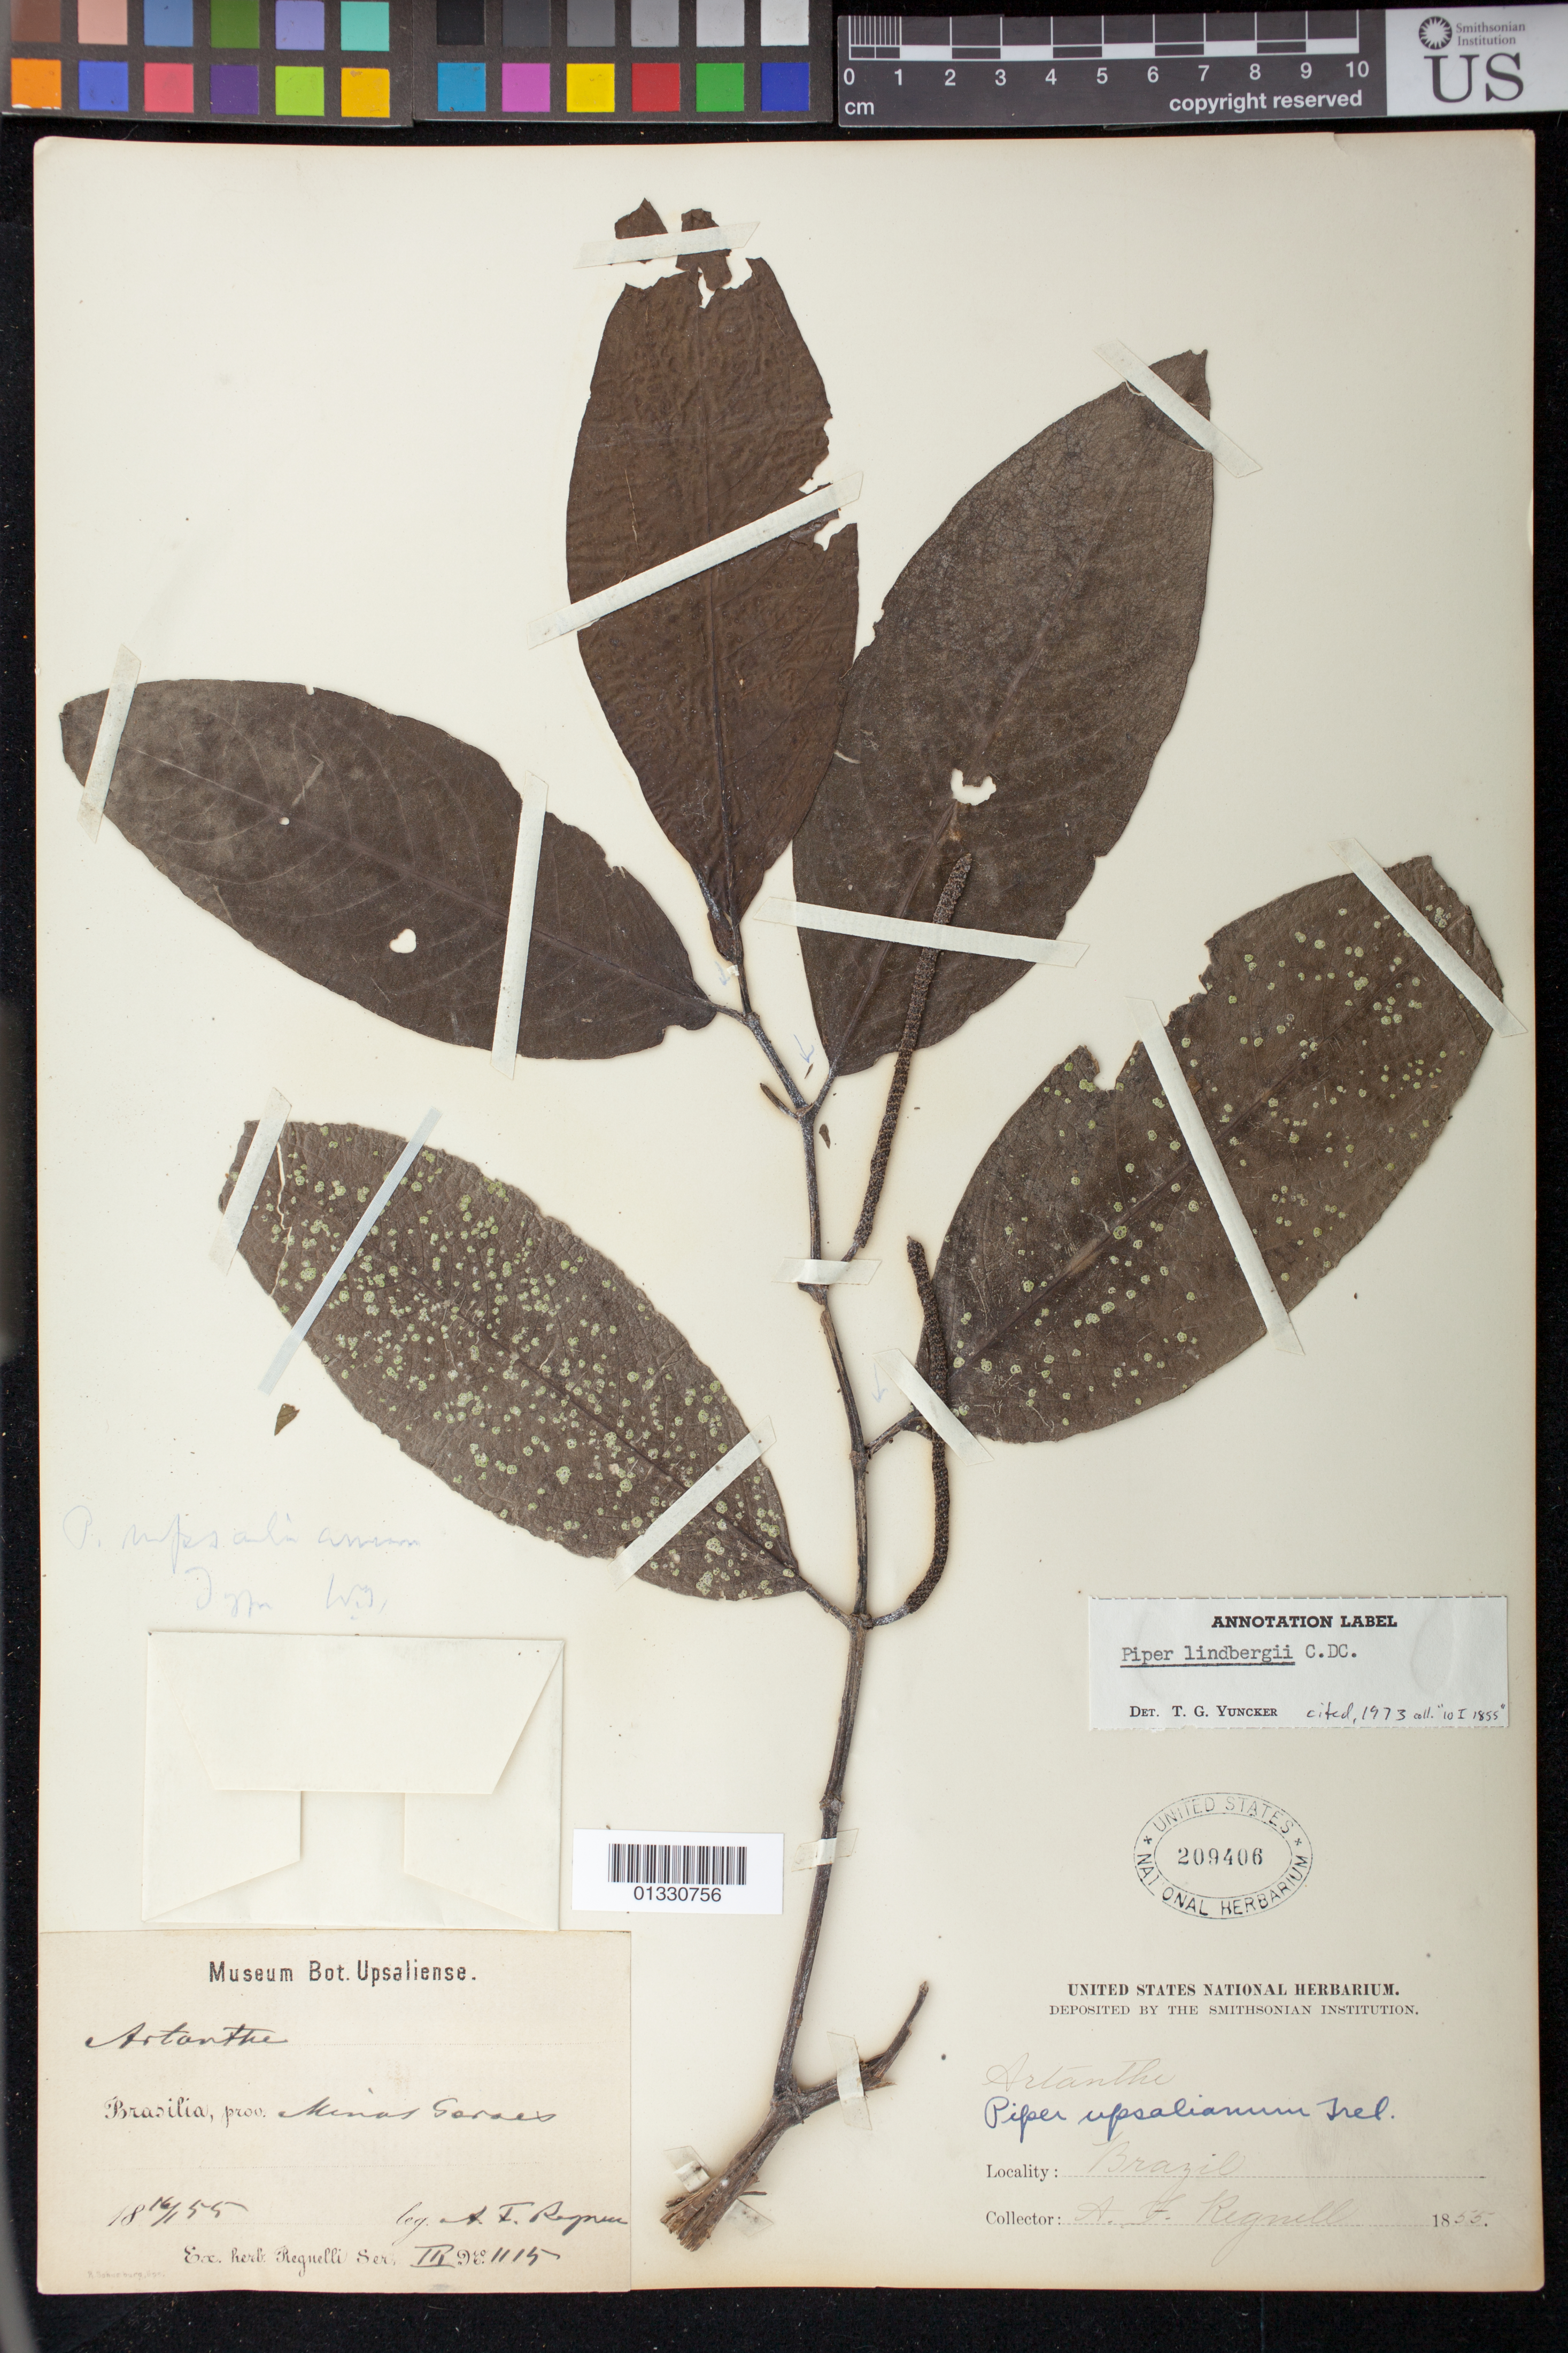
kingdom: Plantae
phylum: Tracheophyta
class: Magnoliopsida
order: Piperales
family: Piperaceae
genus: Piper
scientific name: Piper lindbergii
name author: C. DC.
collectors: A. Regnell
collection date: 1855-01-16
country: Brazil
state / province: Minas Gerais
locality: Brasilia, Prov. Minas Geraes.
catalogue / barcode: US 209406